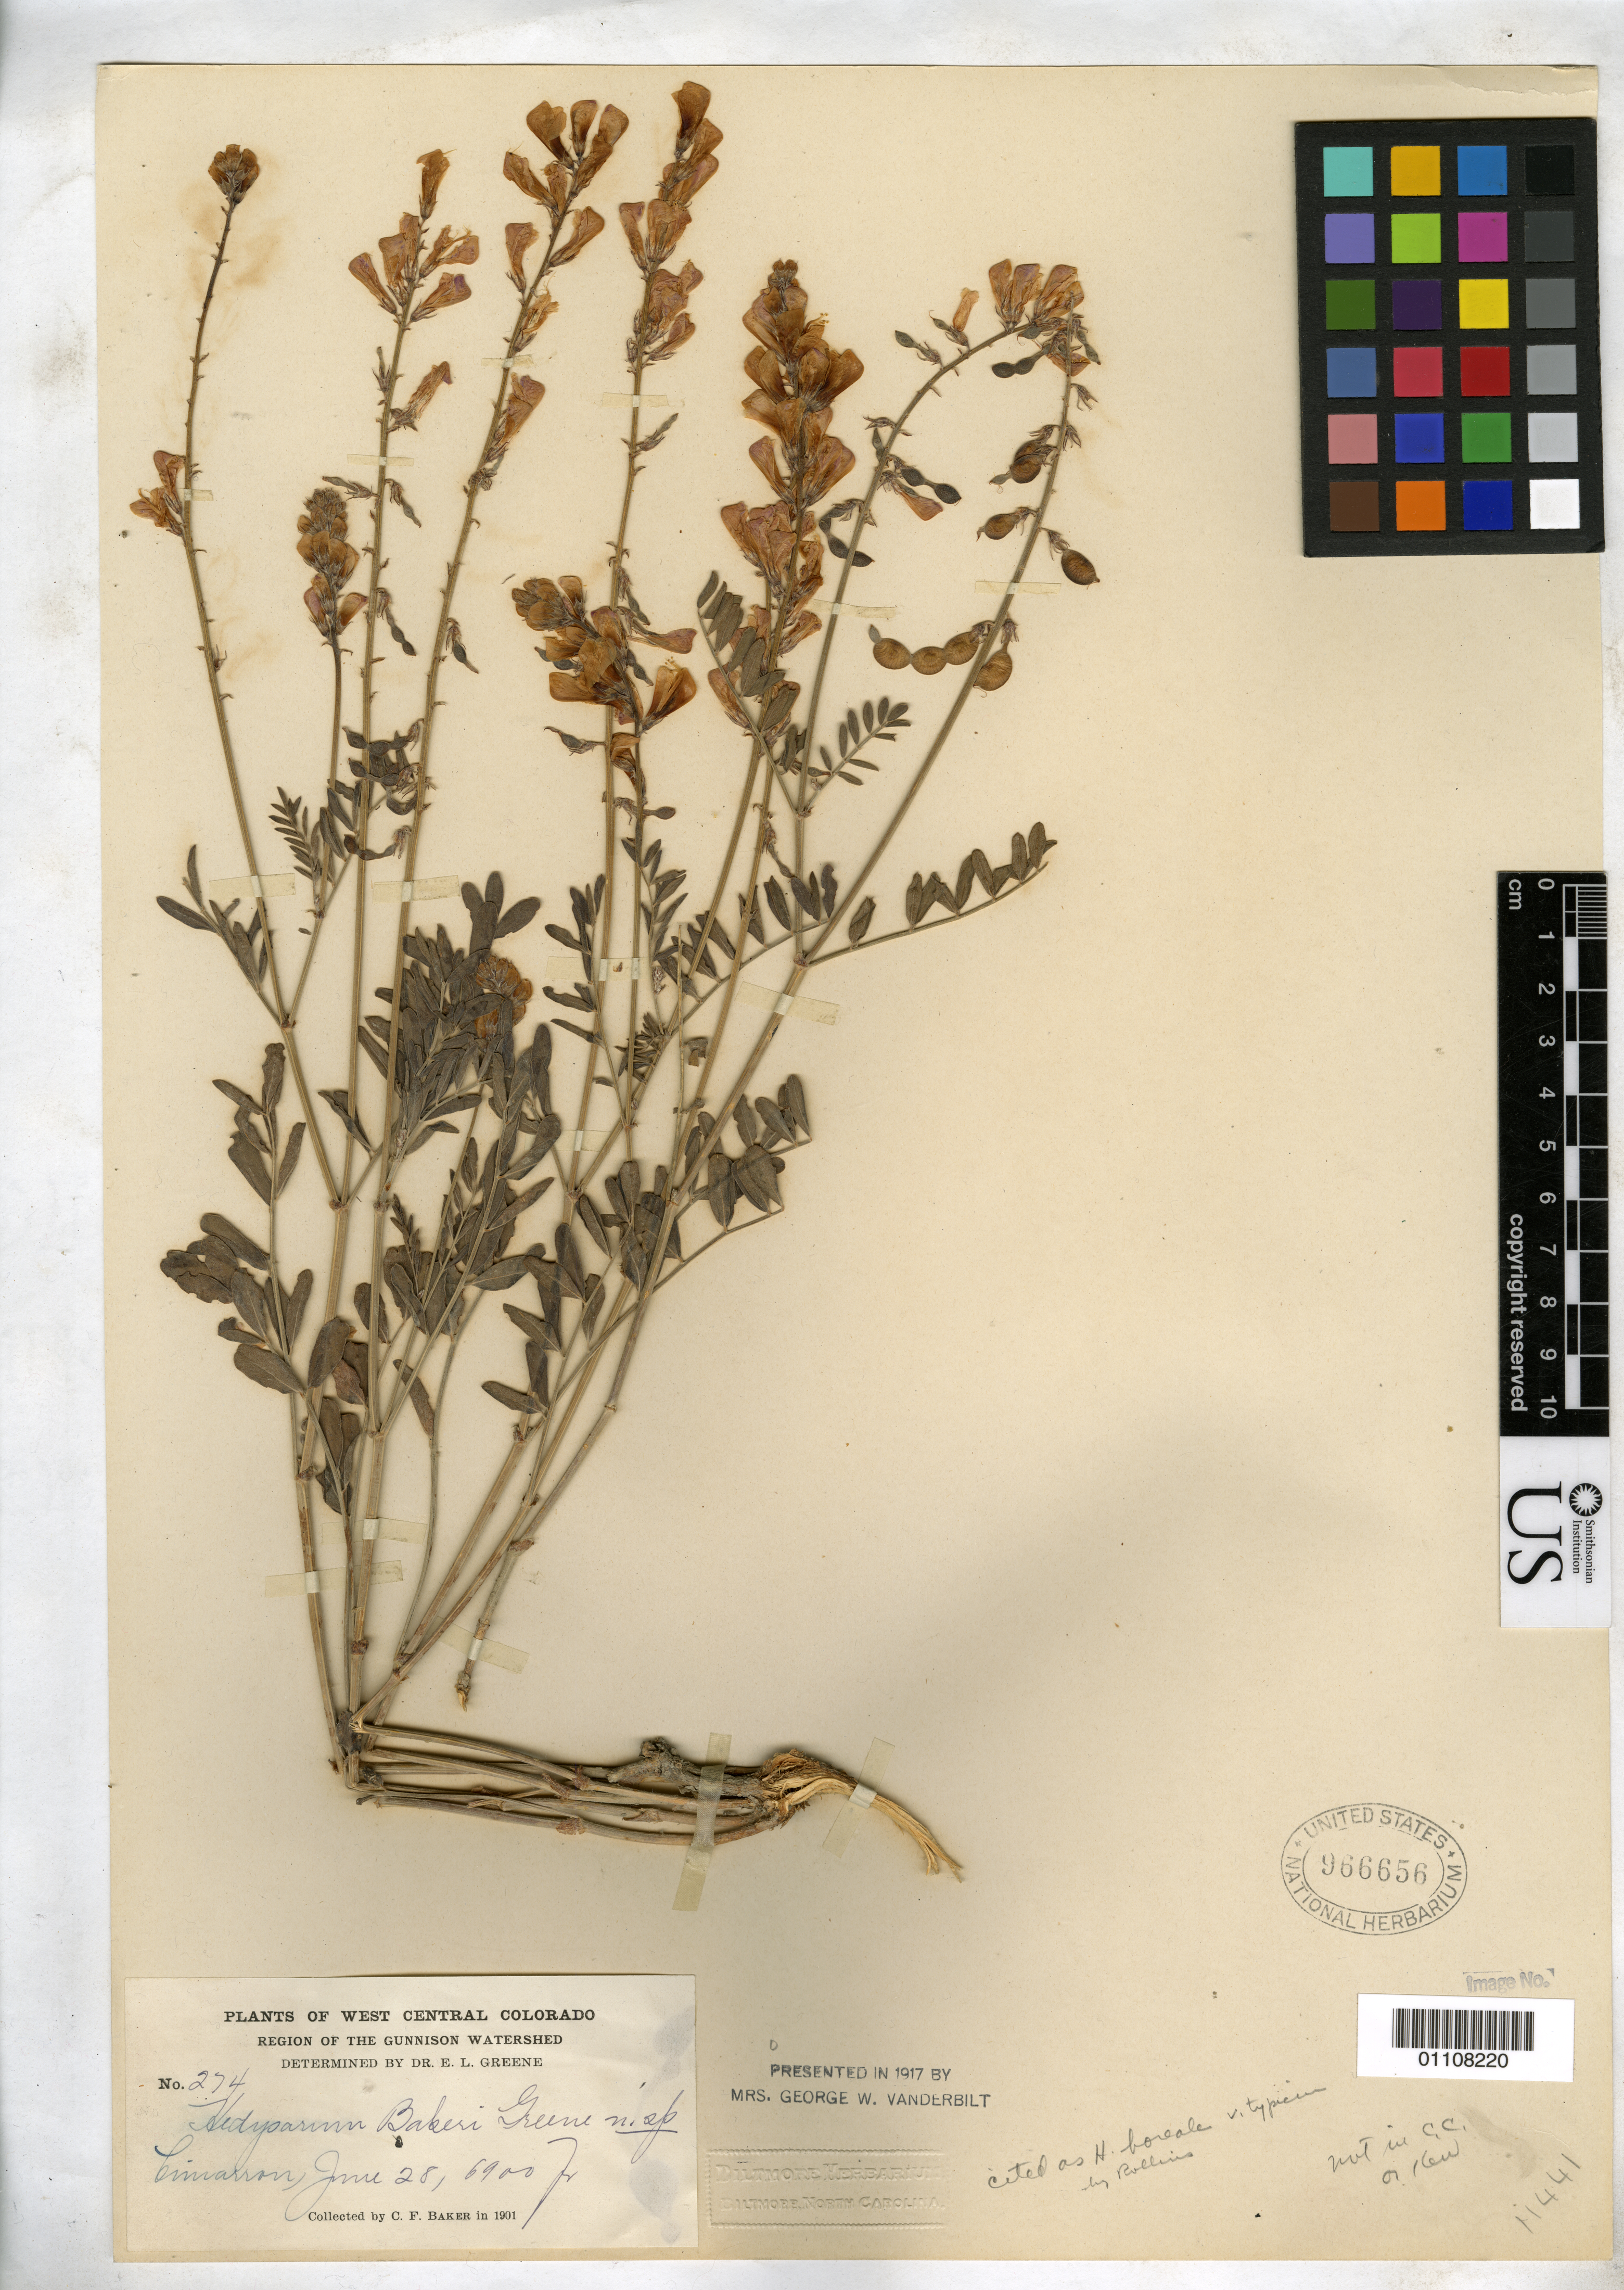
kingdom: Plantae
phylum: Tracheophyta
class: Magnoliopsida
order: Fabales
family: Fabaceae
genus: Hedysarum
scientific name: Hedysarum boreale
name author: Nutt.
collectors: C. F. Baker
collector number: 274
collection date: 1901-06-28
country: United States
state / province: Colorado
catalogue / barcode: US 966656